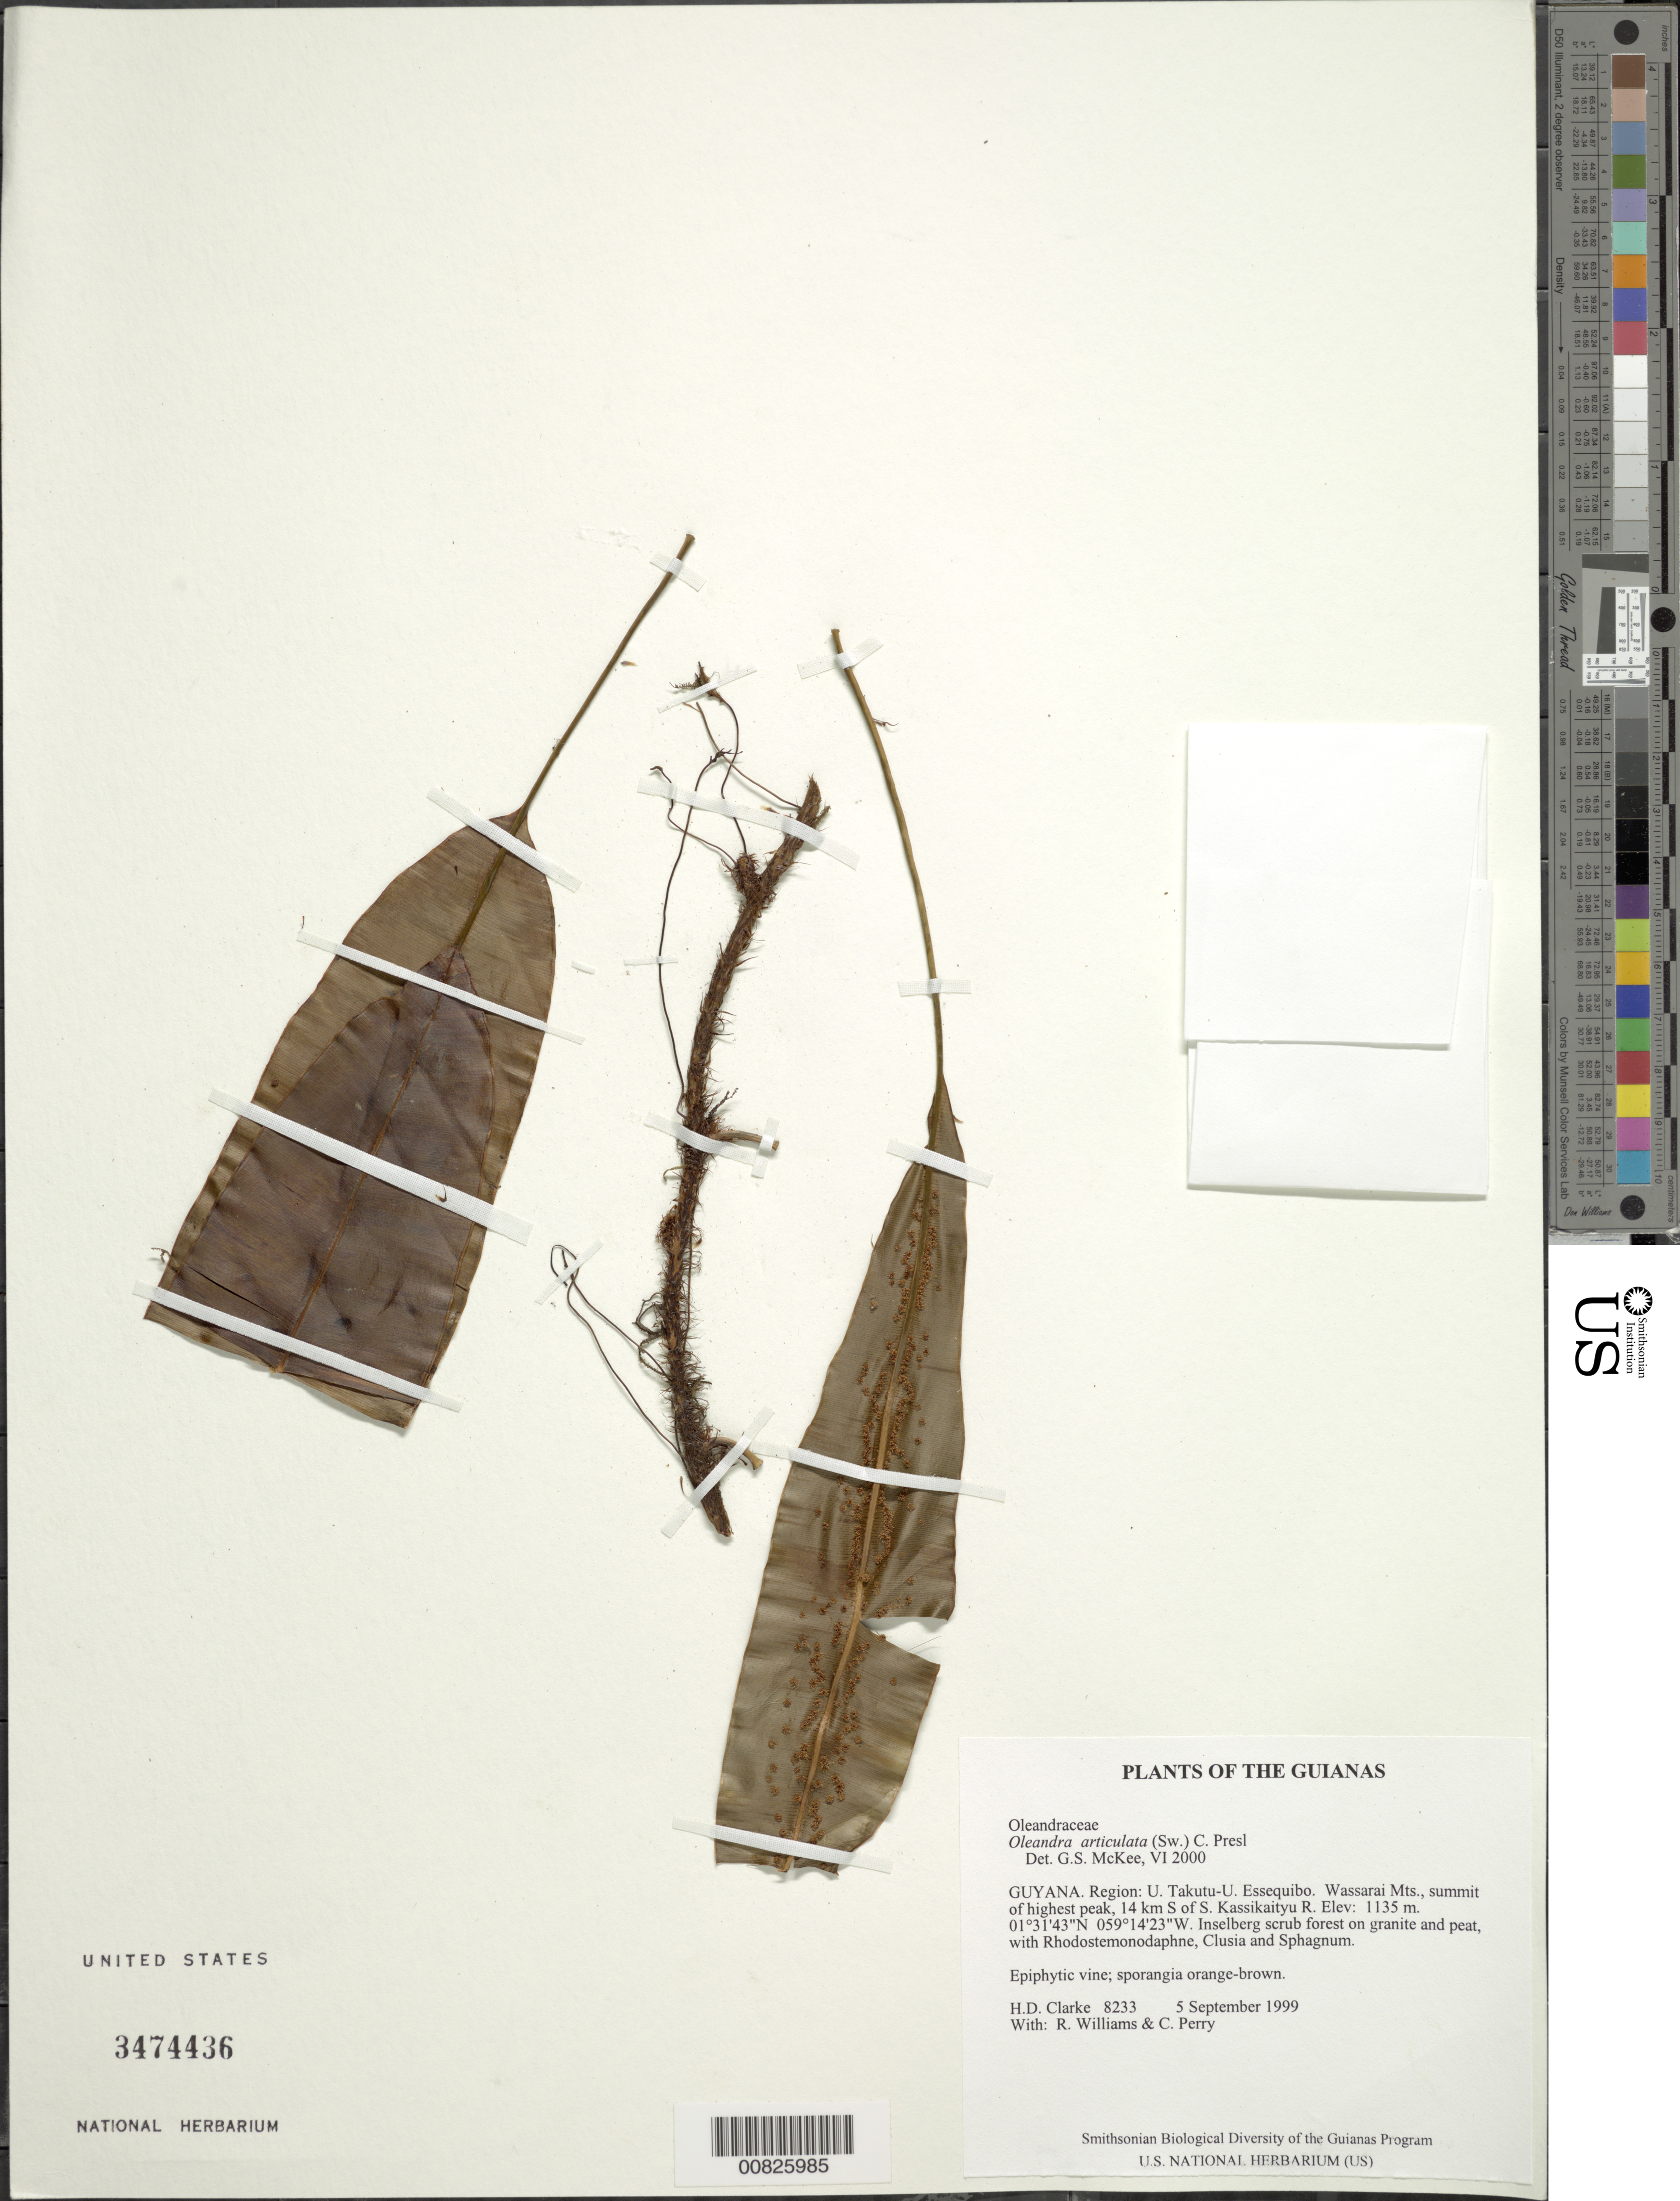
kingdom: Plantae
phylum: Tracheophyta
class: Polypodiopsida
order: Polypodiales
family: Oleandraceae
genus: Oleandra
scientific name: Oleandra articulata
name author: (Sw.) C. Presl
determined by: McKee, G. S., (US), NMNH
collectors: H. D. Clarke, R. Williams & C. Perry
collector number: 8233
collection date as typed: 5 September 1999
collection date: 1999-09-05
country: Guyana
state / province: U. Takutu-U. Essequibo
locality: Wassarai Mts., summit of highest peak, 14 km S of S. Kassikaityu R.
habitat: Inselberg scrub forest on granite and peat, with Rhodostemonodaphne, Clusia and Sphagnum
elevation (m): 1135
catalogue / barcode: US 3474436